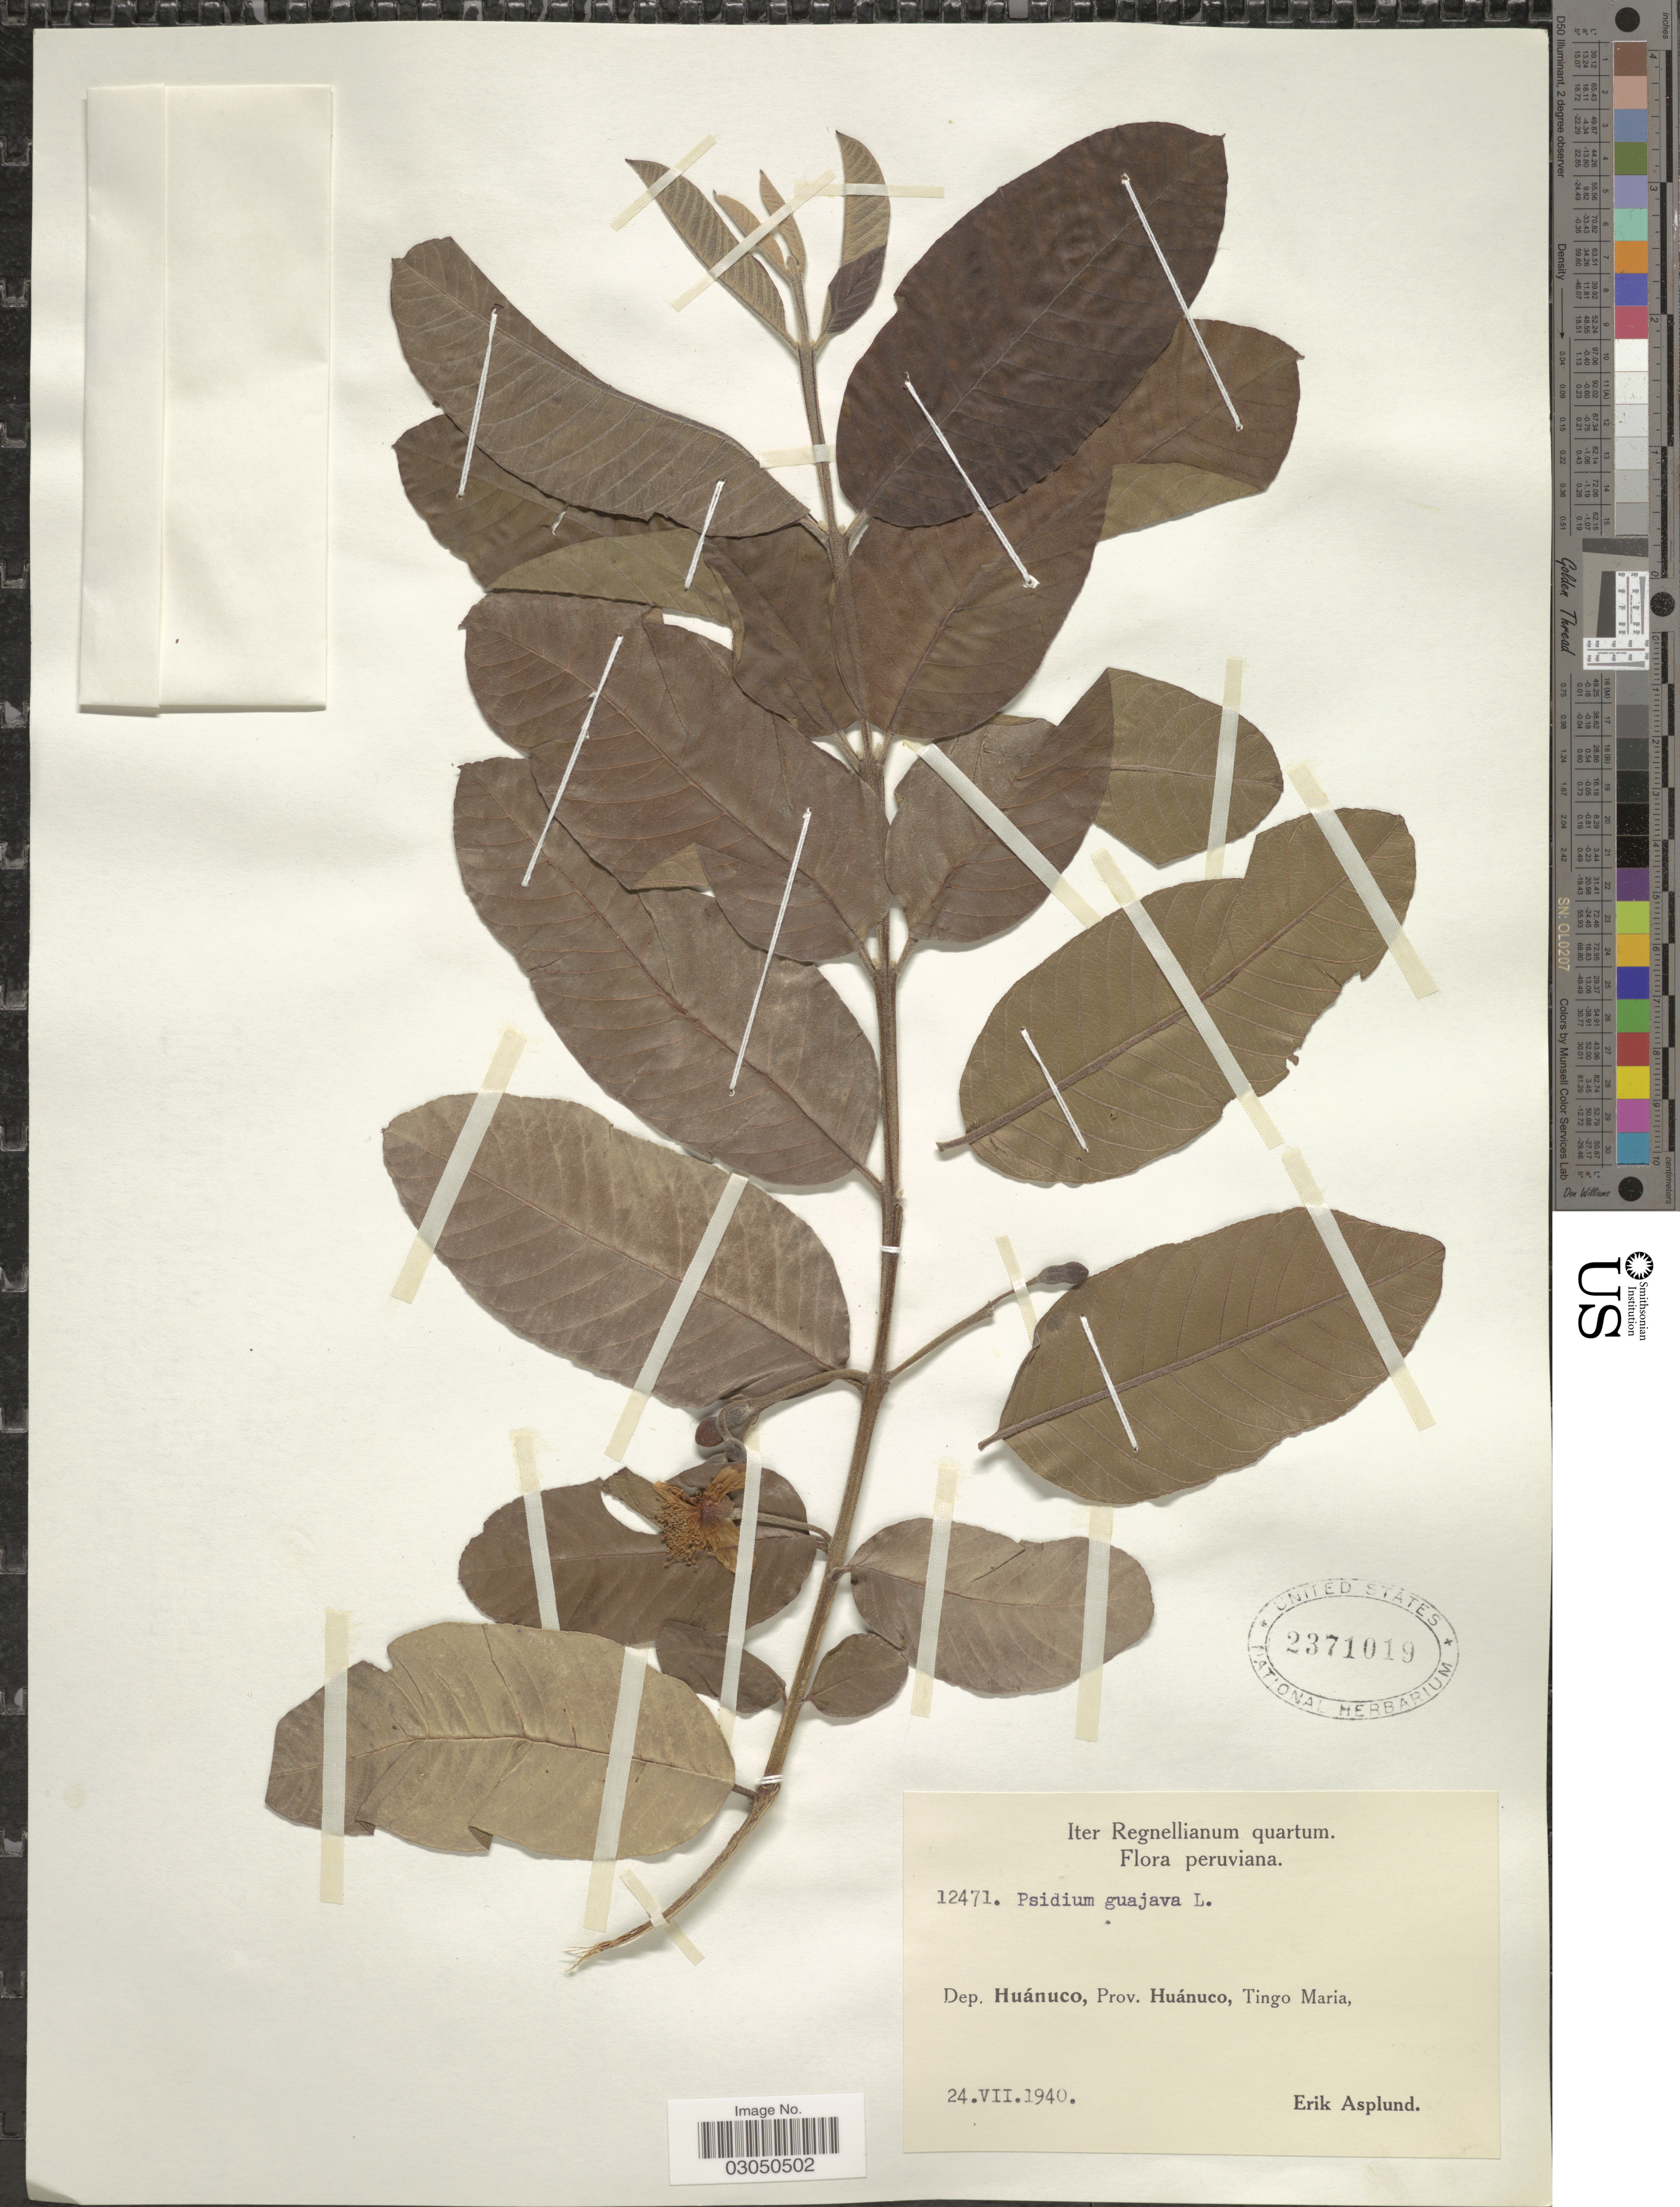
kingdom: Plantae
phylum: Tracheophyta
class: Magnoliopsida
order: Myrtales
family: Myrtaceae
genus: Psidium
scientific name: Psidium guajava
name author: L.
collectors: E. Asplund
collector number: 12471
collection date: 1940-07-24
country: Peru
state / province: Huánuco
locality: Dep. Huánuco, Prov. Huánuco, Tingo Maria.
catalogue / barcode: US 2371019